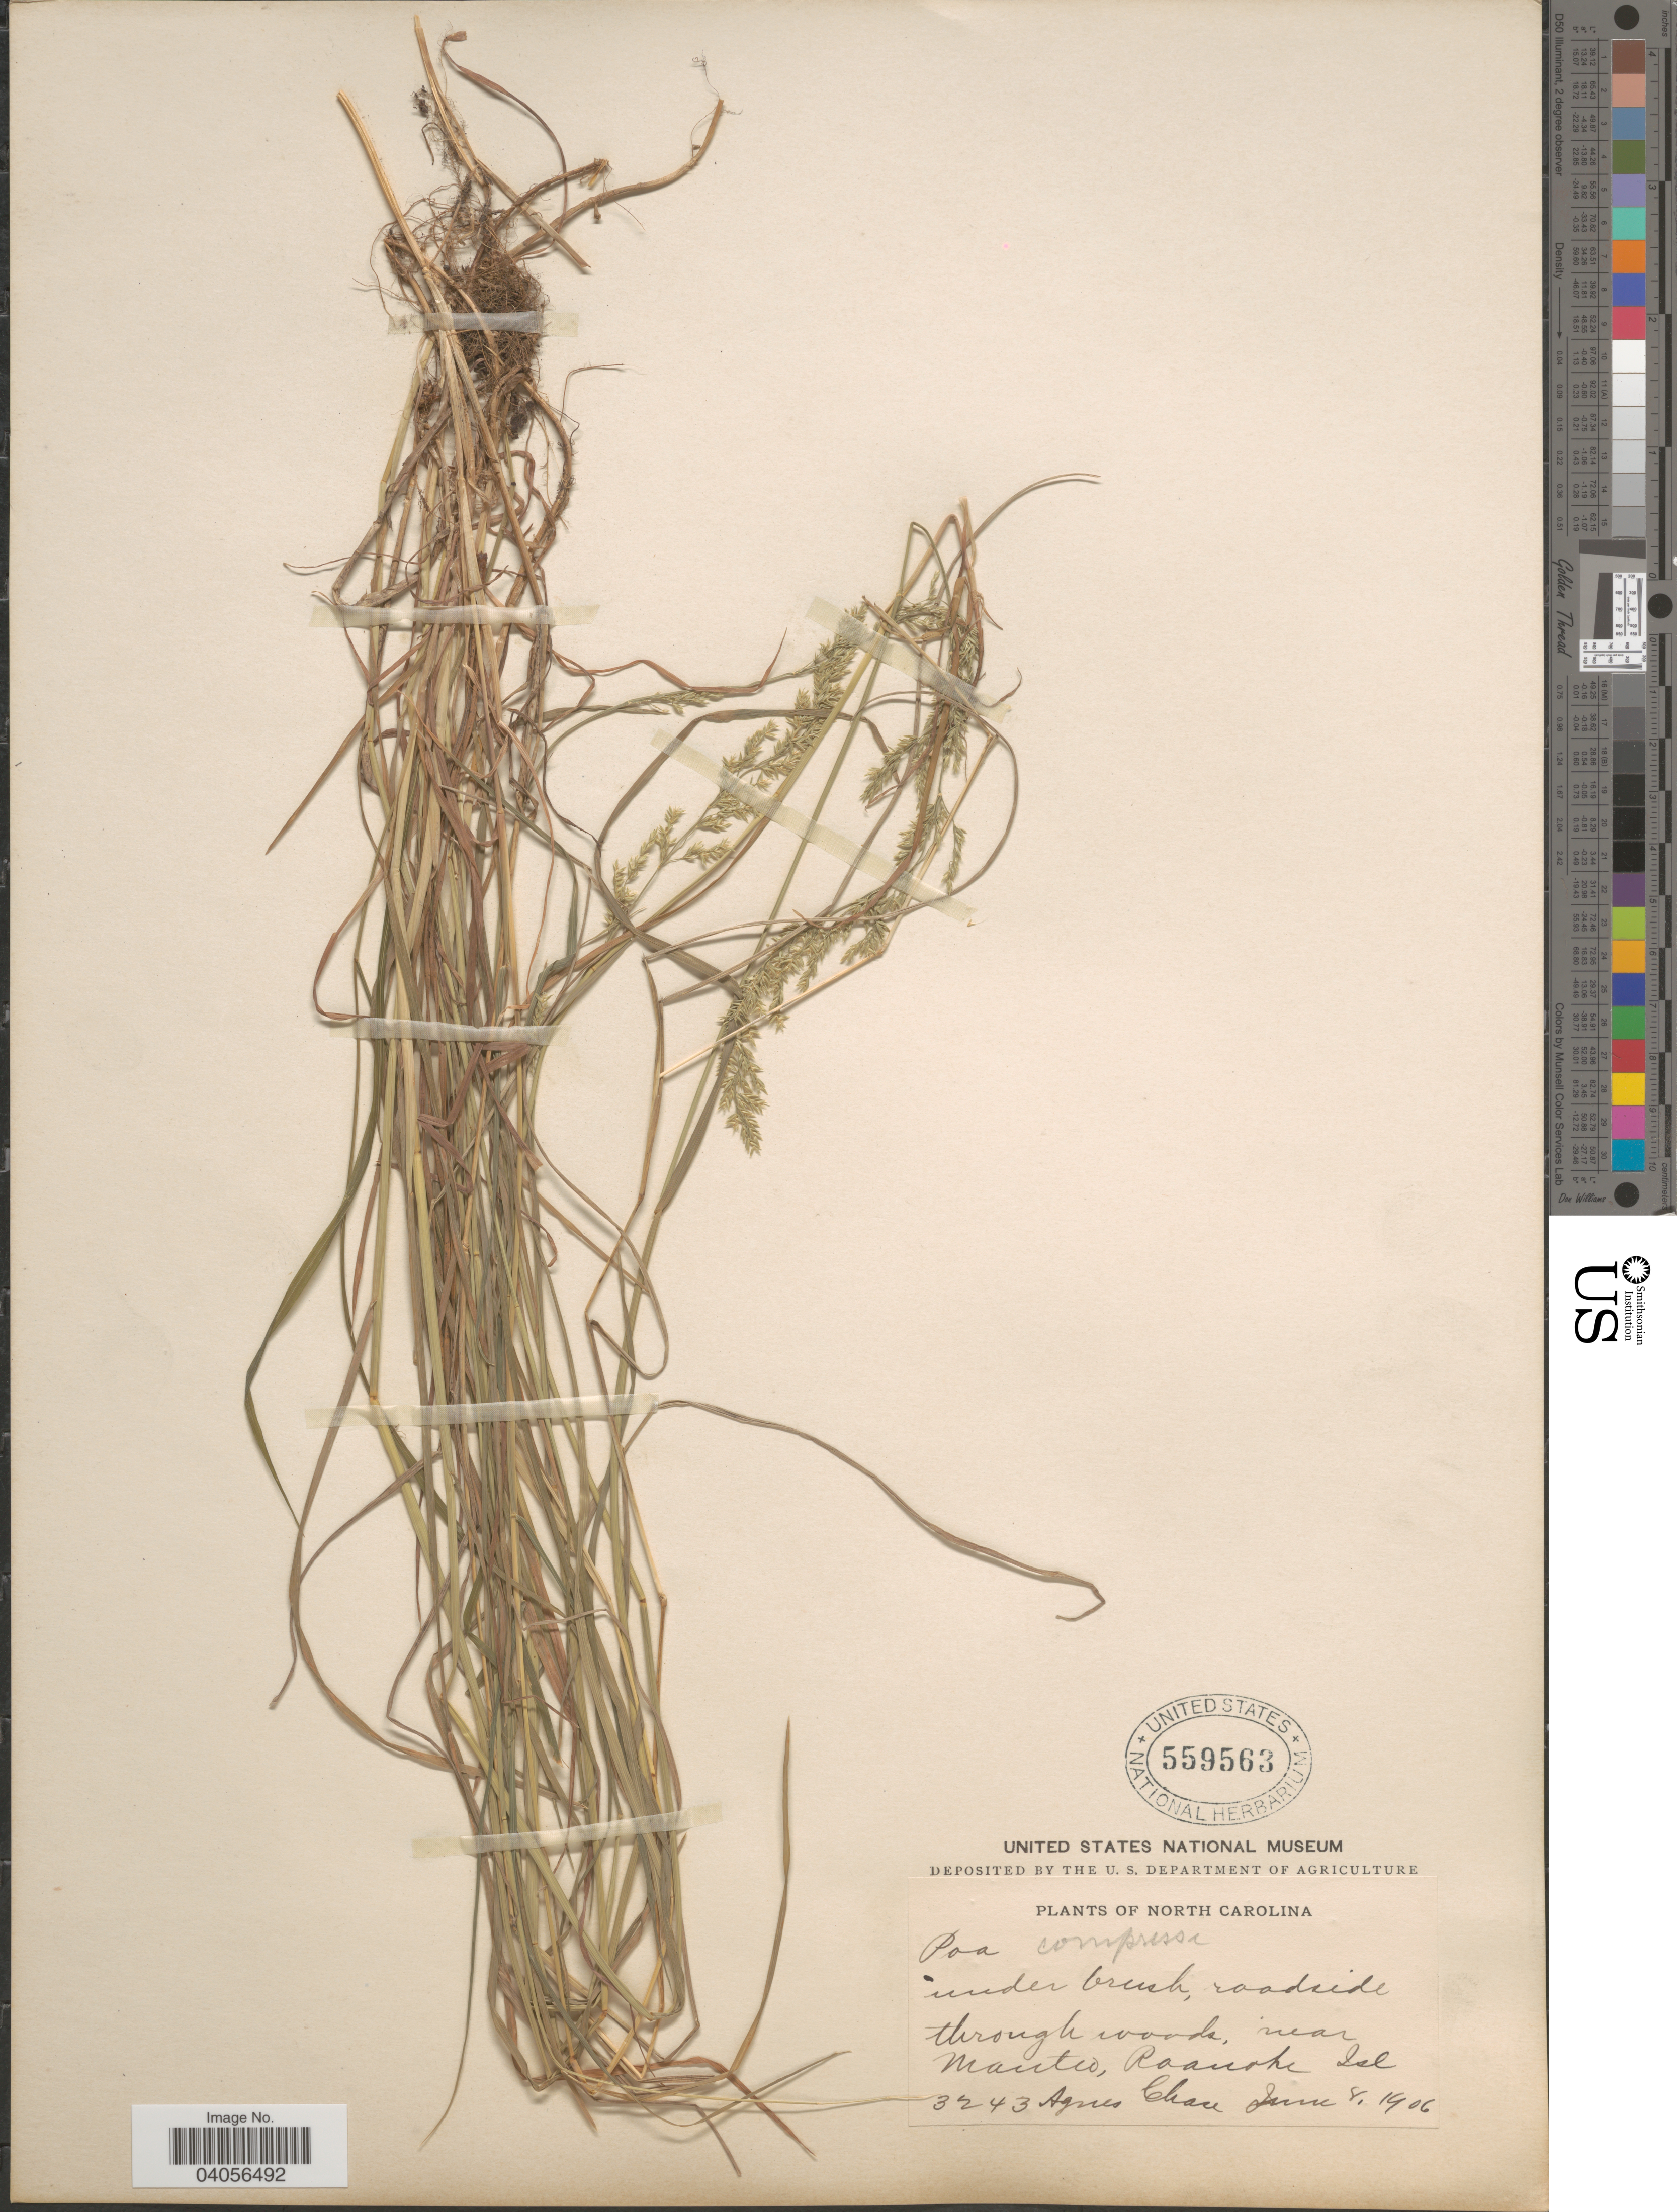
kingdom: Plantae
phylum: Tracheophyta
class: Liliopsida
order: Poales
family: Poaceae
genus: Poa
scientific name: Poa compressa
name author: L.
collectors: A. Chase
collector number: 3243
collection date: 1906-06-08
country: United States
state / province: North Carolina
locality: Near Manteo, Roanoke Isl.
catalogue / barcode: US 559563